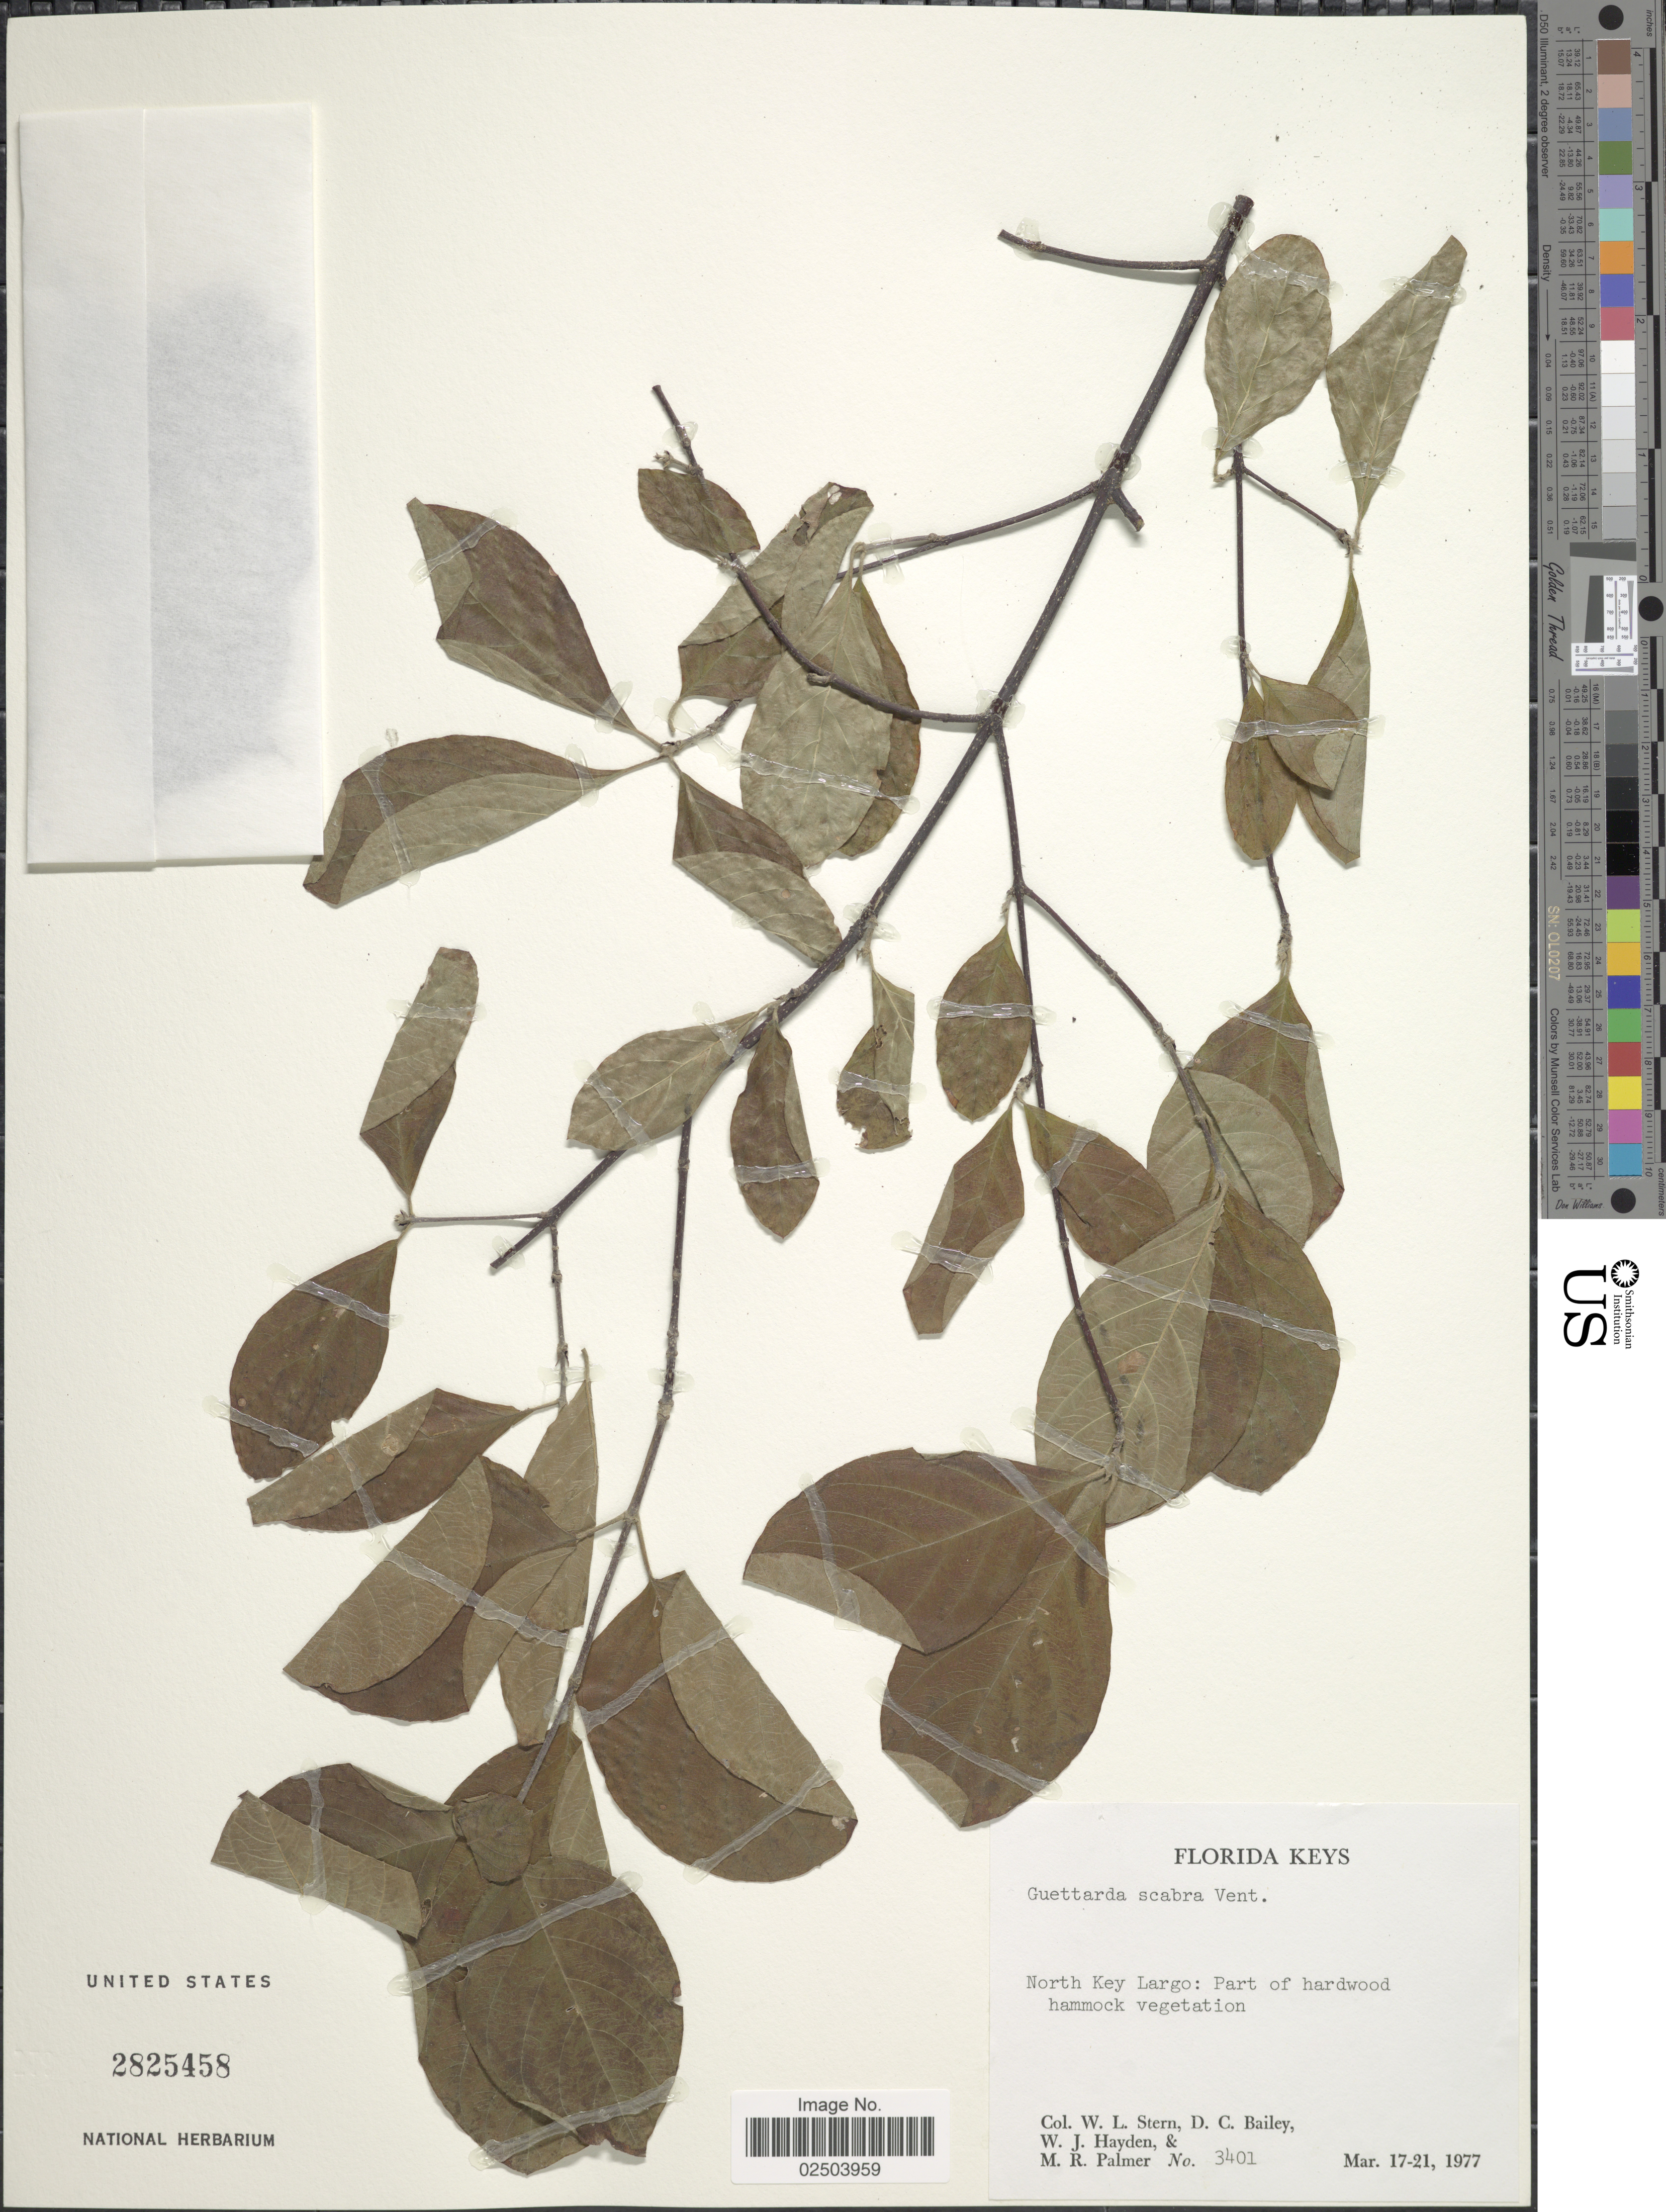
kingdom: Plantae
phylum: Tracheophyta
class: Magnoliopsida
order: Gentianales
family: Rubiaceae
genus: Guettarda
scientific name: Guettarda scabra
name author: (L.) Vent.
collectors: W. L. Stern, D. C. Bailey, W. Hayden & M. R. Palmer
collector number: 3401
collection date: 1977-03-17/1977-03-21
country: United States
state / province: Florida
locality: Florida Keys. North Key Largo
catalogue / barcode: US 2825458